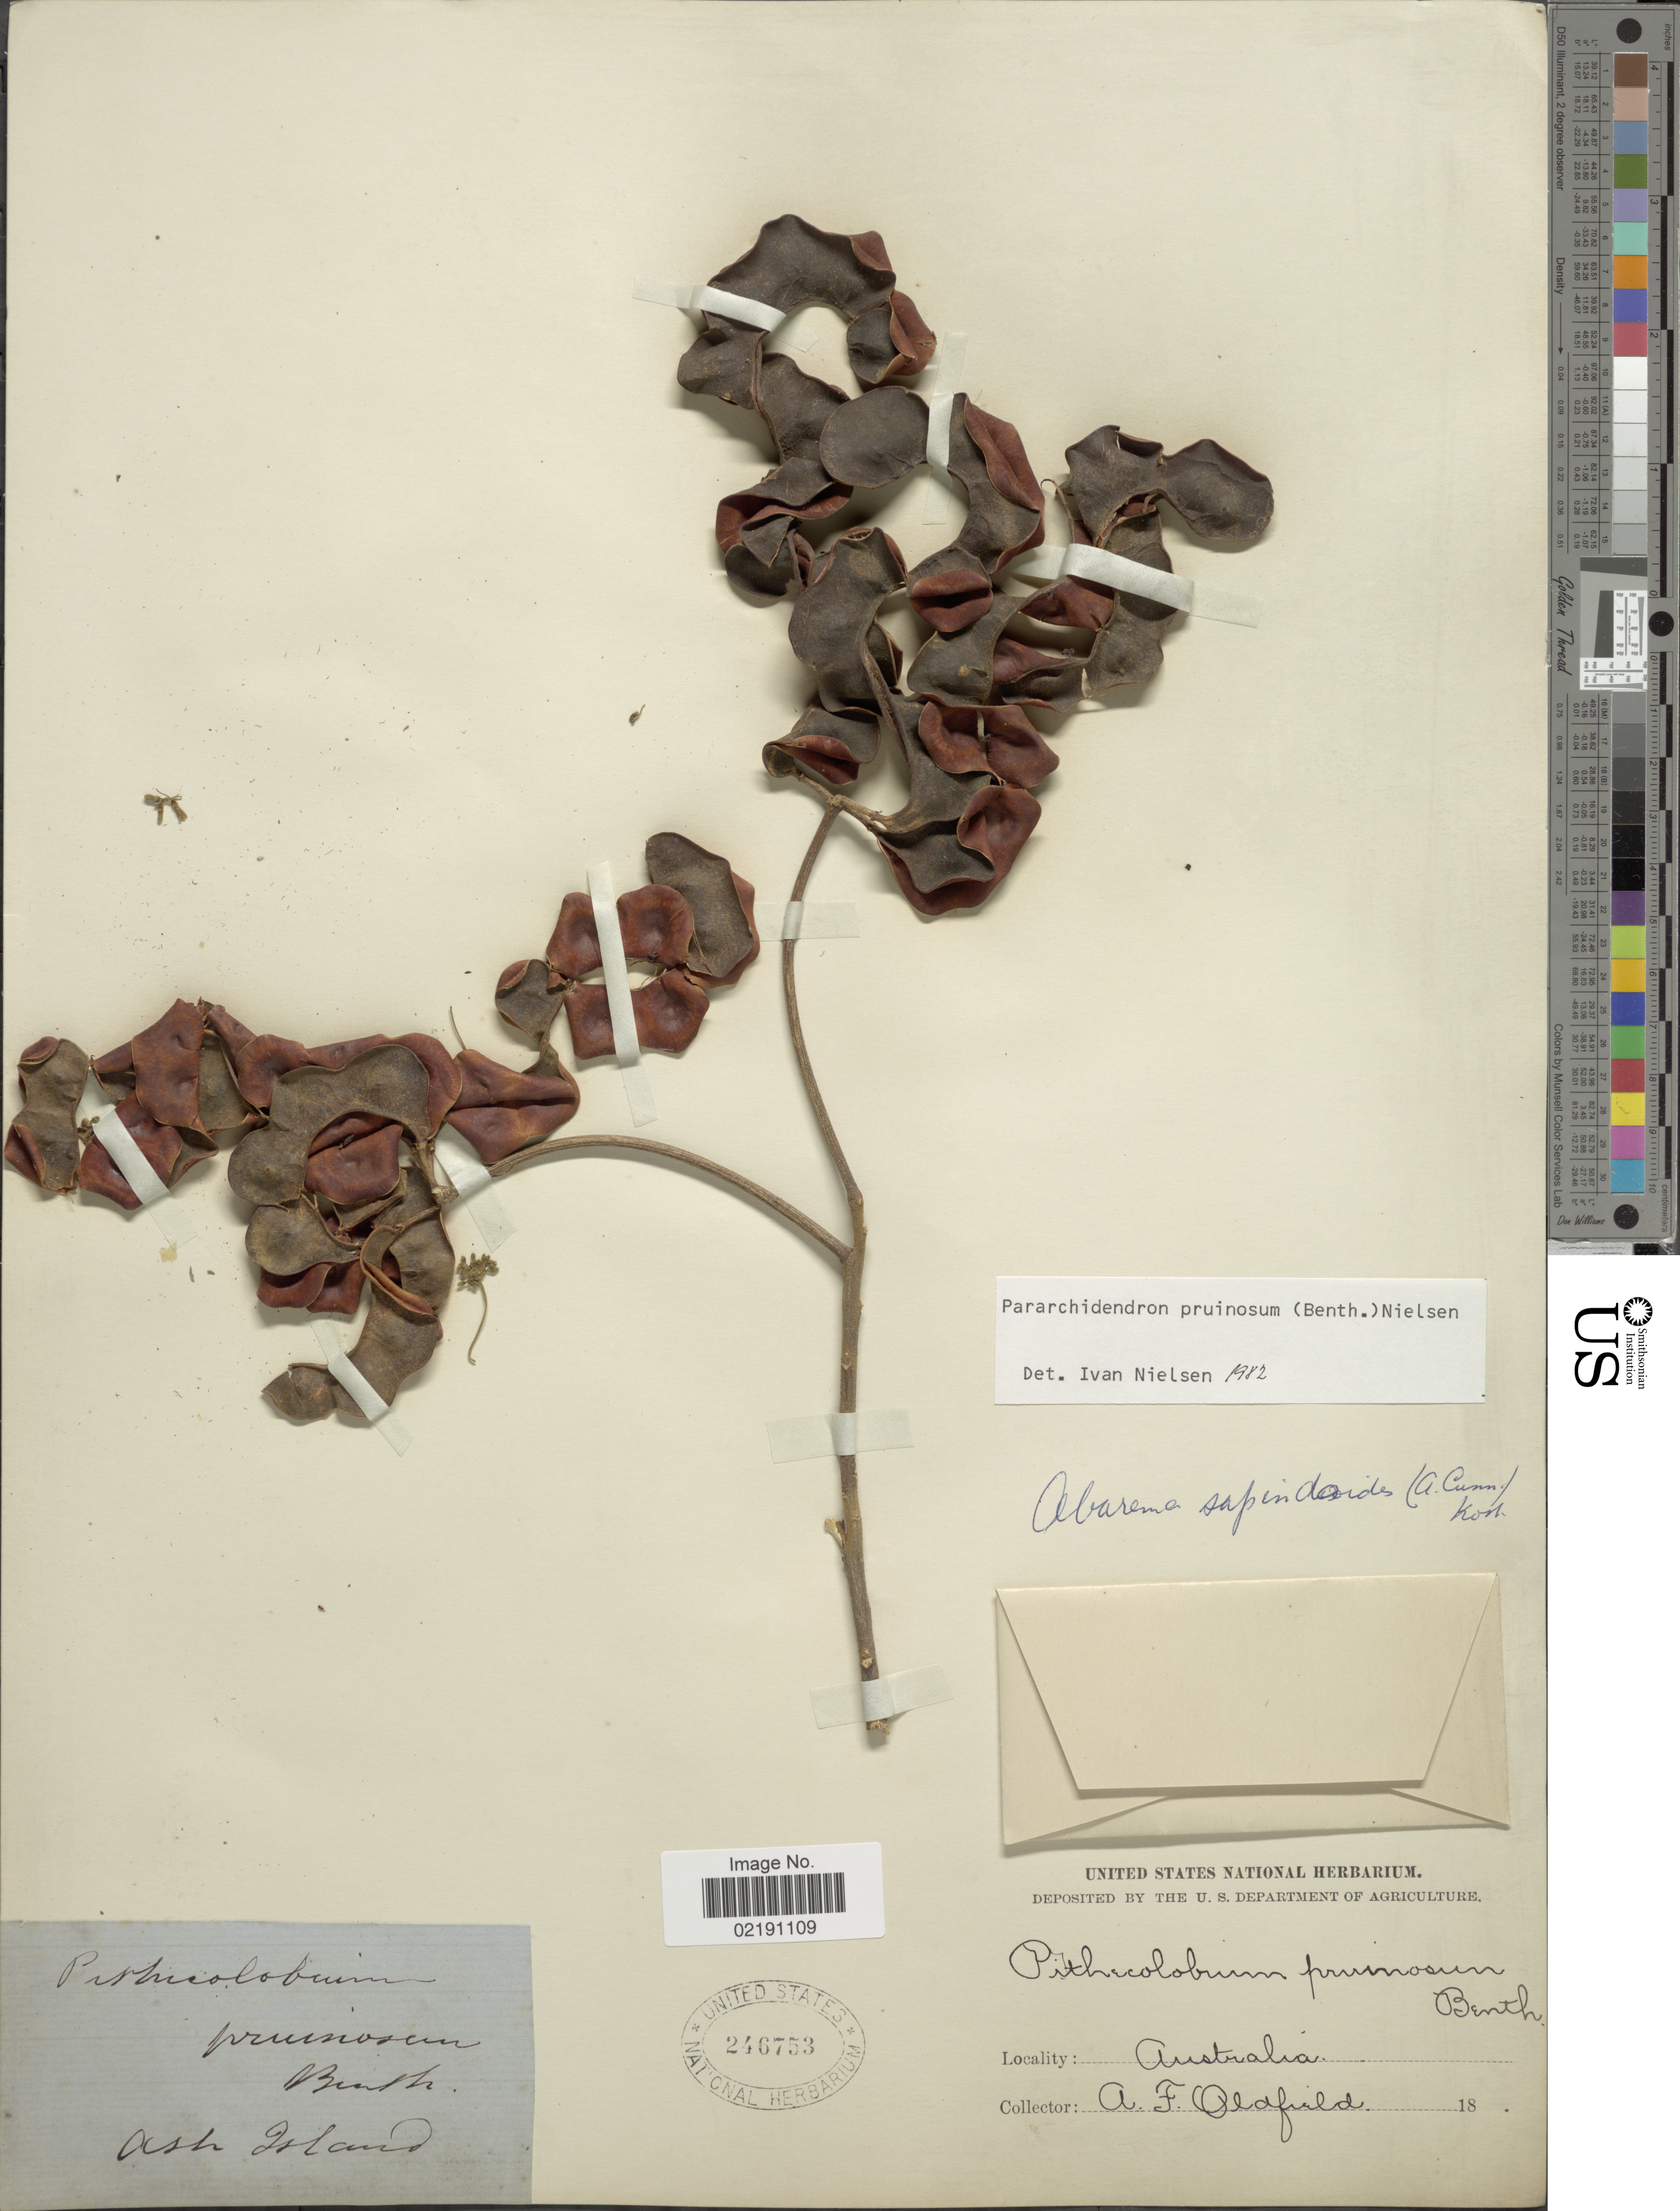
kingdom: Plantae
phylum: Tracheophyta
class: Magnoliopsida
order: Fabales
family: Fabaceae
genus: Pararchidendron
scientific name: Pararchidendron pruinosum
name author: (Benth.) I.C. Nielsen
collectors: A. Oldfield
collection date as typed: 18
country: Australia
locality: Ash Island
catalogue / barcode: US 246753